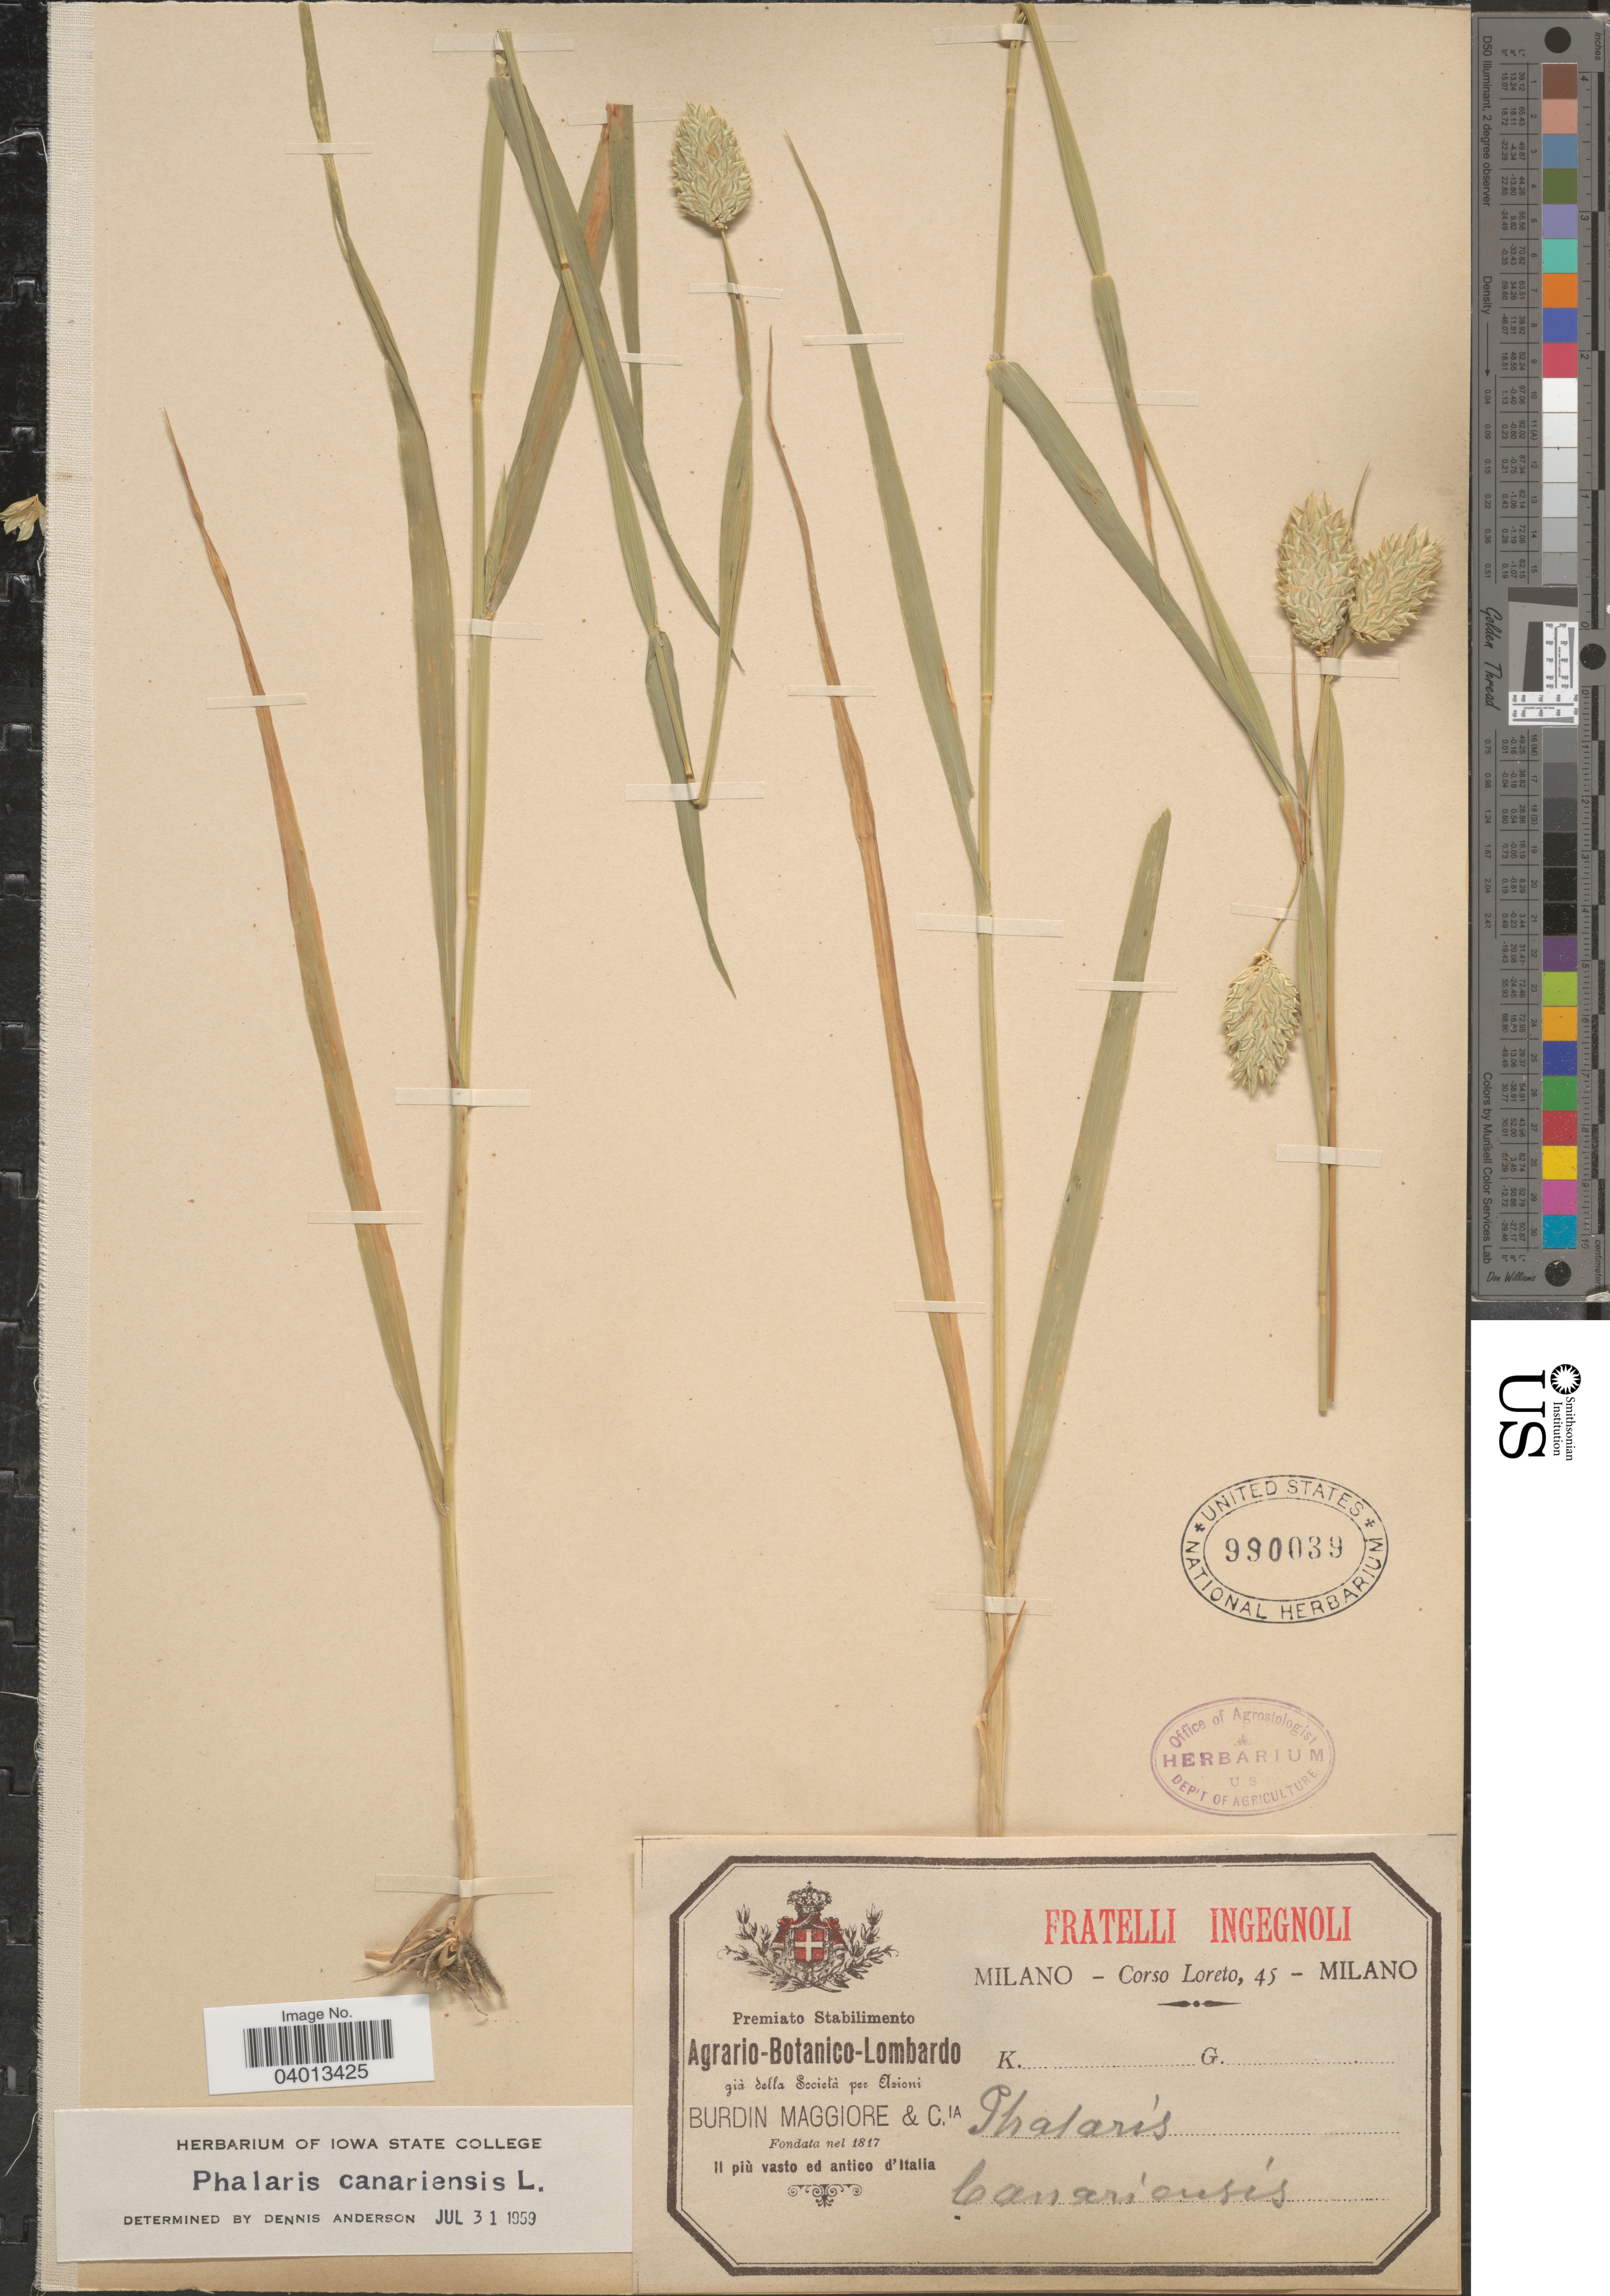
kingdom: Plantae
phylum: Tracheophyta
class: Liliopsida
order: Poales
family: Poaceae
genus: Phalaris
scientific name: Phalaris canariensis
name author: L.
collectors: Loreto, C.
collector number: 45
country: Italy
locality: Il più vasto ed antico d'Italia.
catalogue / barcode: US 990039